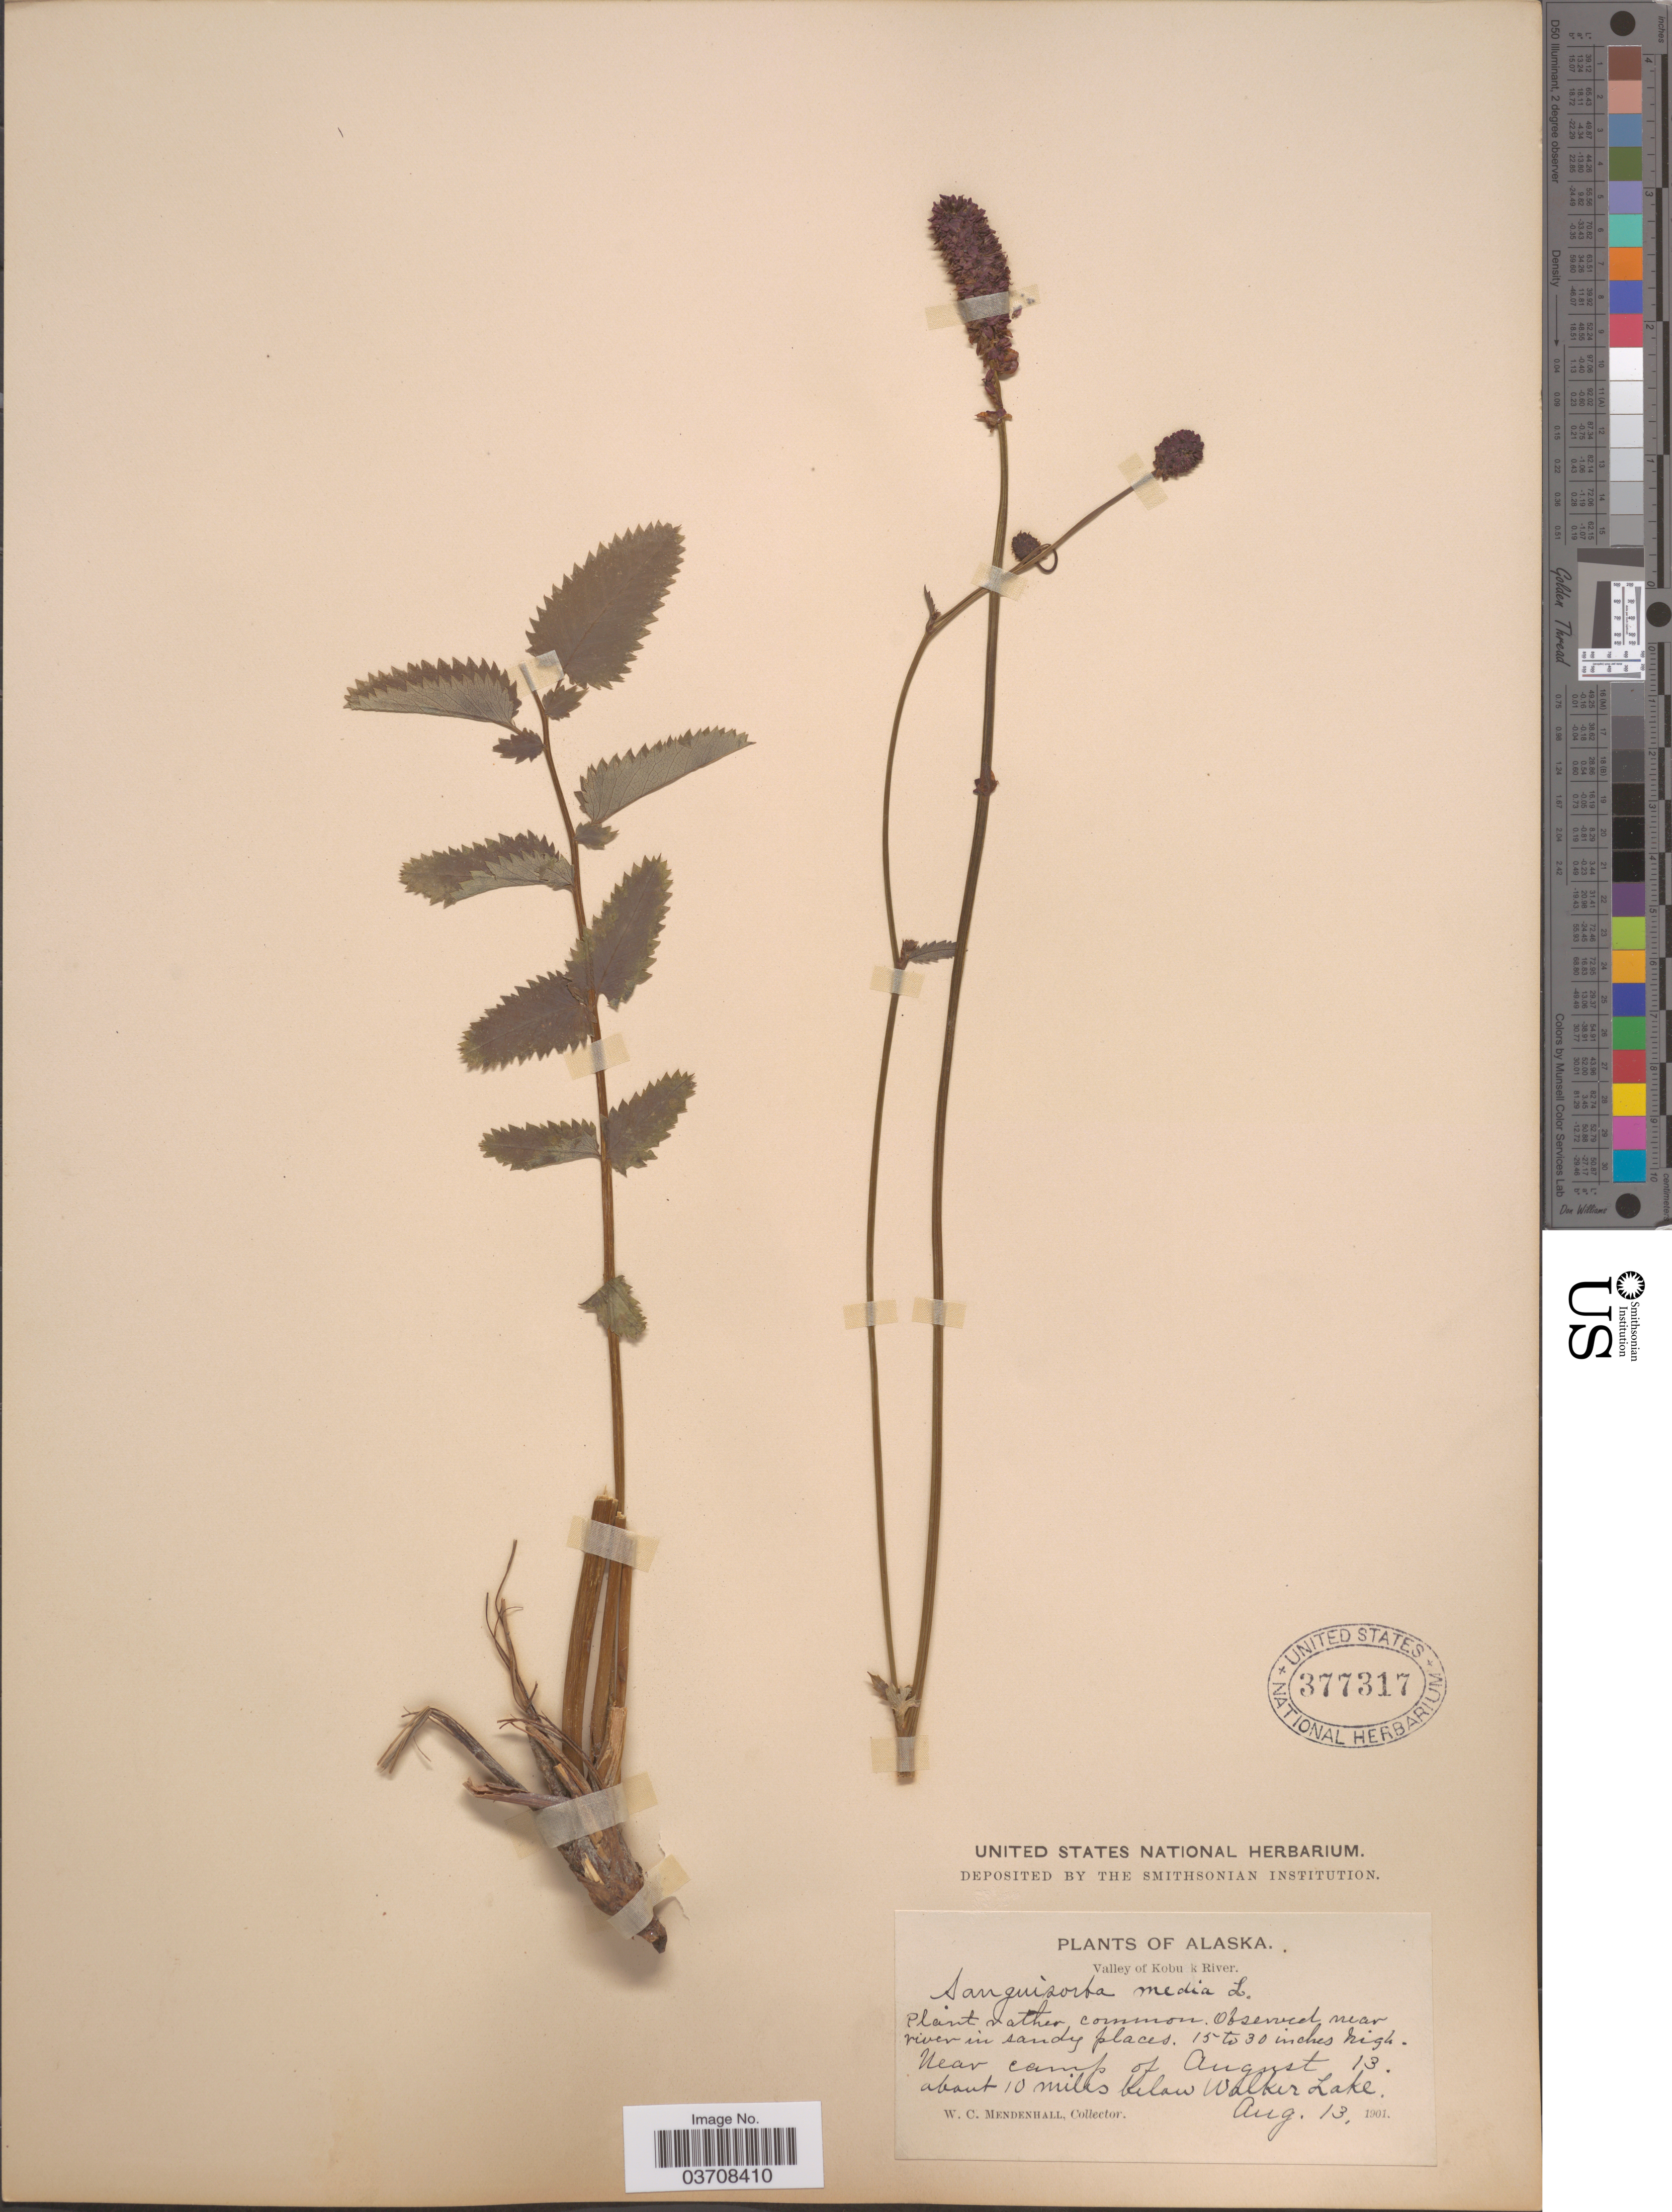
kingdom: Plantae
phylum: Tracheophyta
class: Magnoliopsida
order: Rosales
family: Rosaceae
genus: Sanguisorba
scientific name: Sanguisorba officinalis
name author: L.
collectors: W. Mendenhall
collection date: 1901-08-13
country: United States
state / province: Alaska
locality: Valley of Kobuk River. Near camp of August 13. About 10 miles below Walker Lake.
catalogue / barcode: US 377317